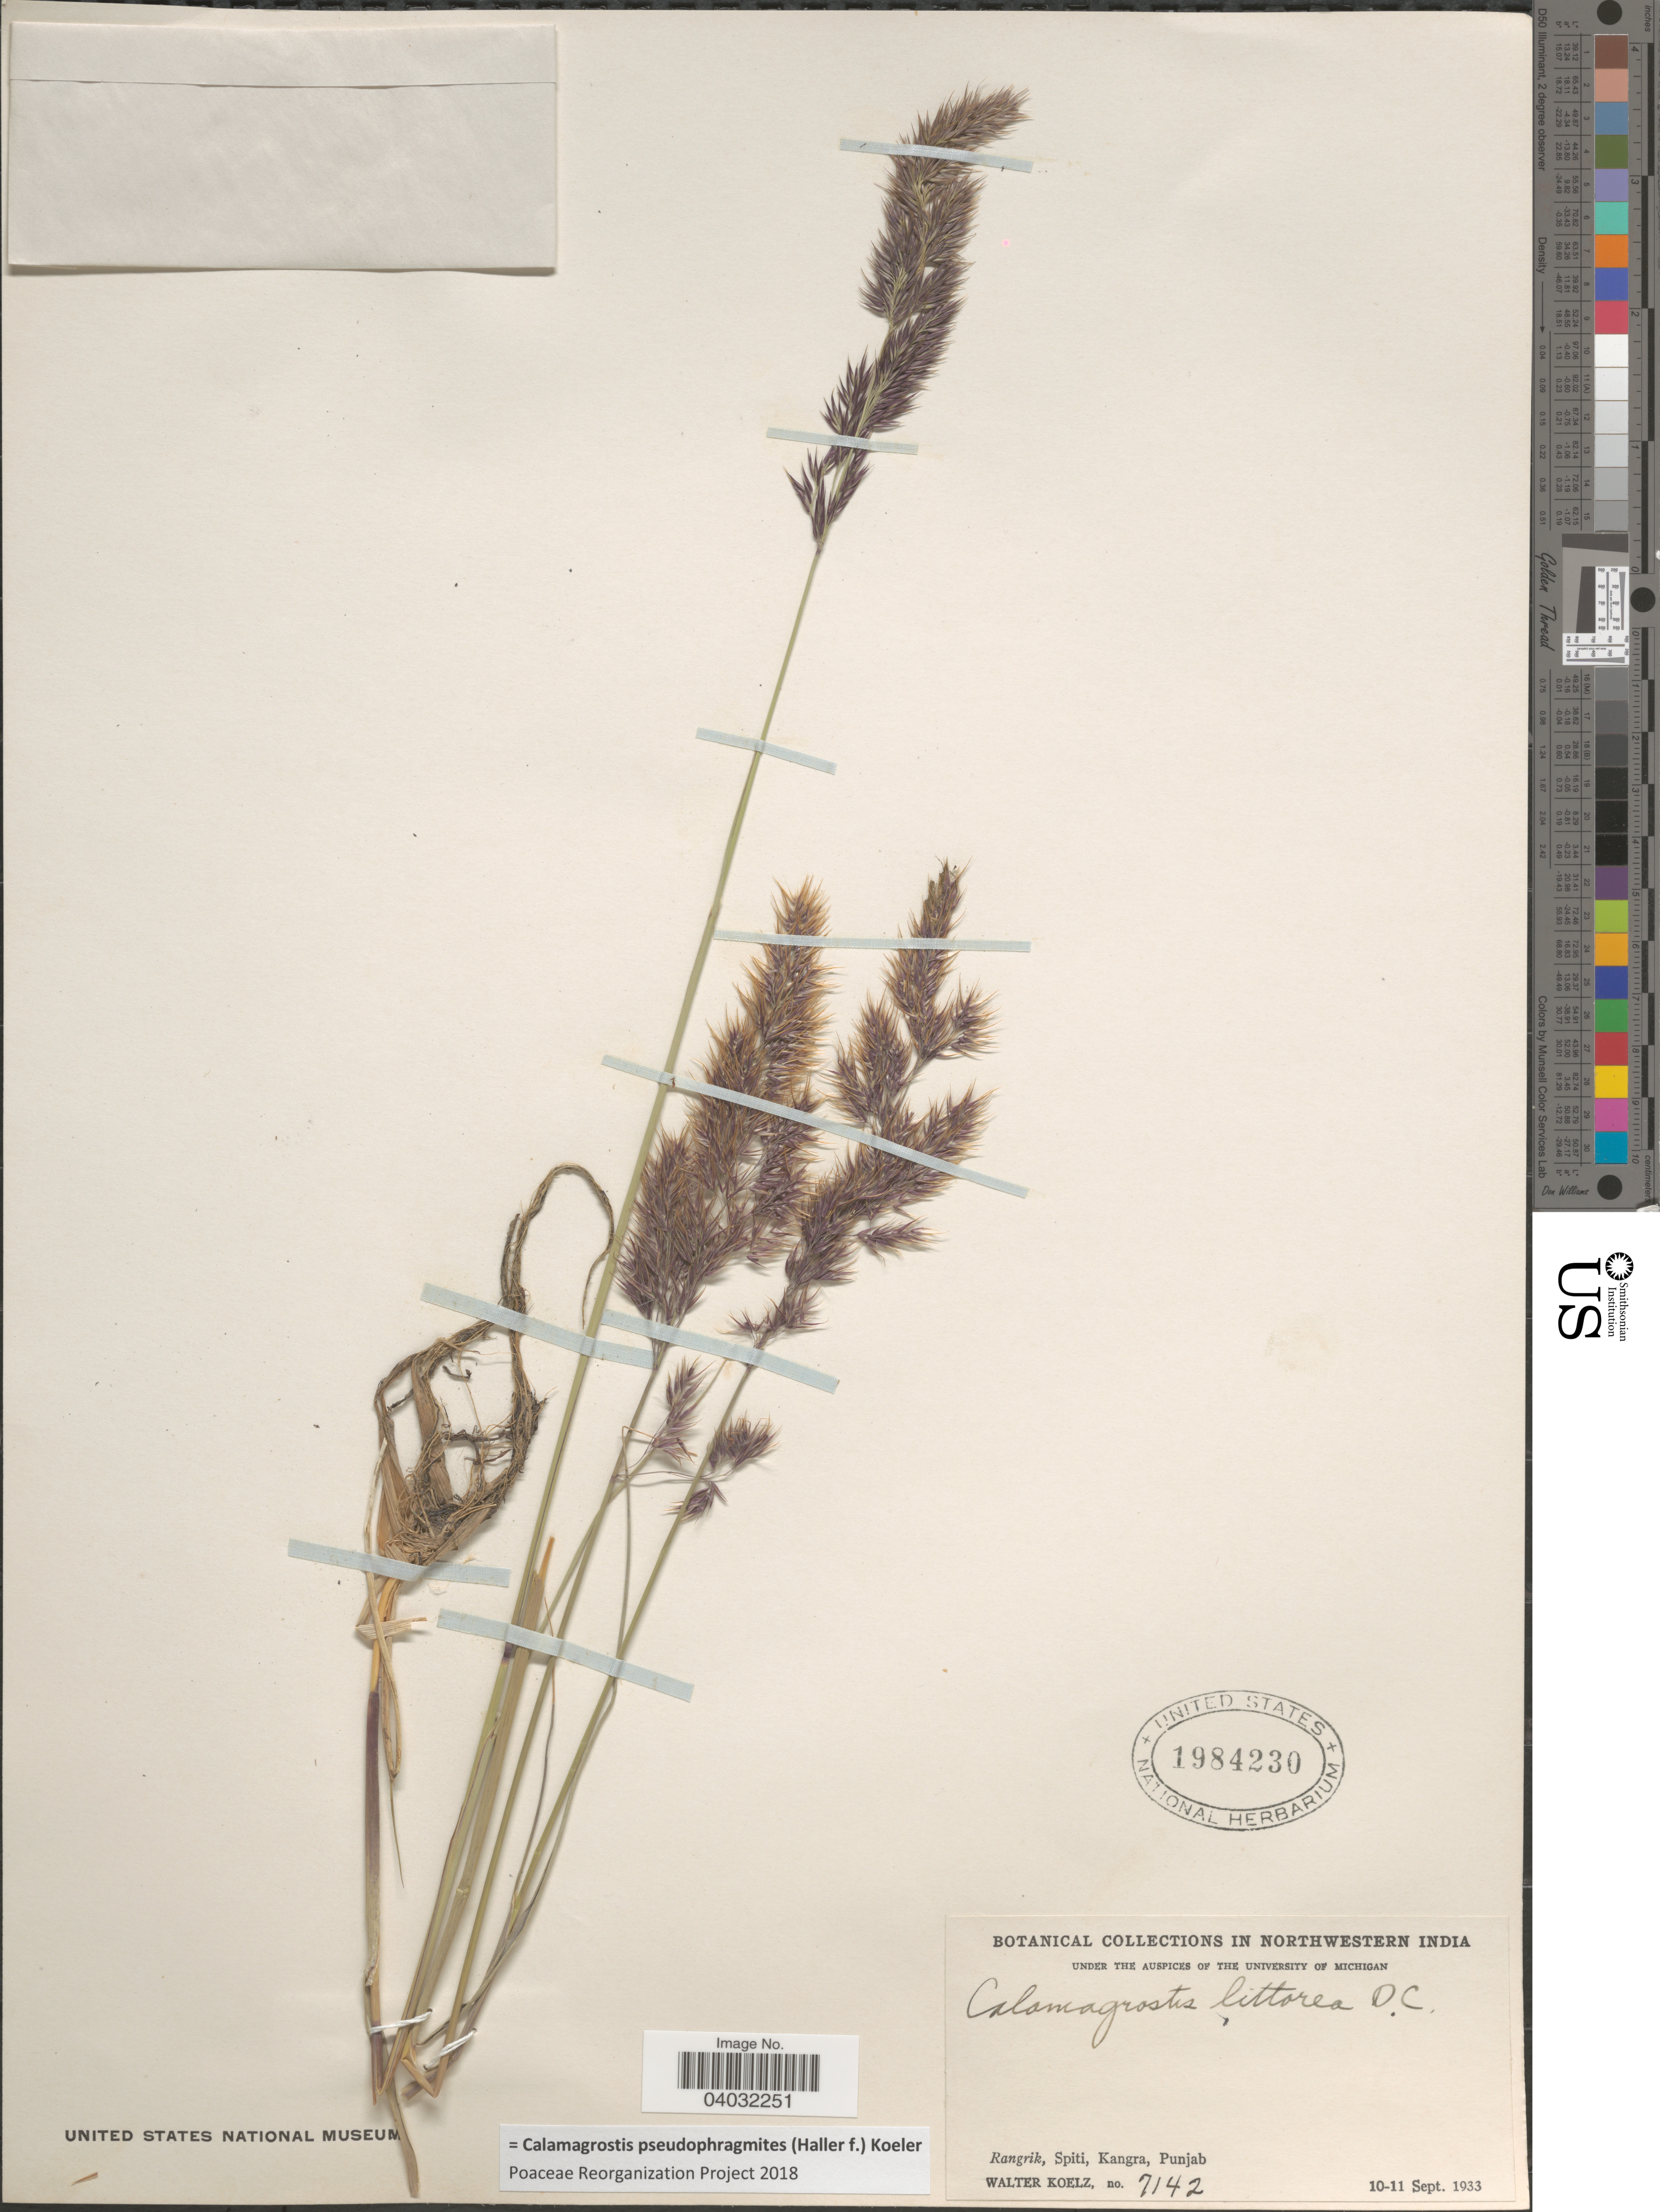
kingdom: Plantae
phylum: Tracheophyta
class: Liliopsida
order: Poales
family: Poaceae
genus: Calamagrostis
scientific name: Calamagrostis pseudophragmites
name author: (Haller f.) Koeler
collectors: W. N. Koelz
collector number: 7142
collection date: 1933-09-10/1933-09-11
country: India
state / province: Punjab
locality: Northwestern India. Rangrik, Spiti, Kangra.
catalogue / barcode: US 1984230